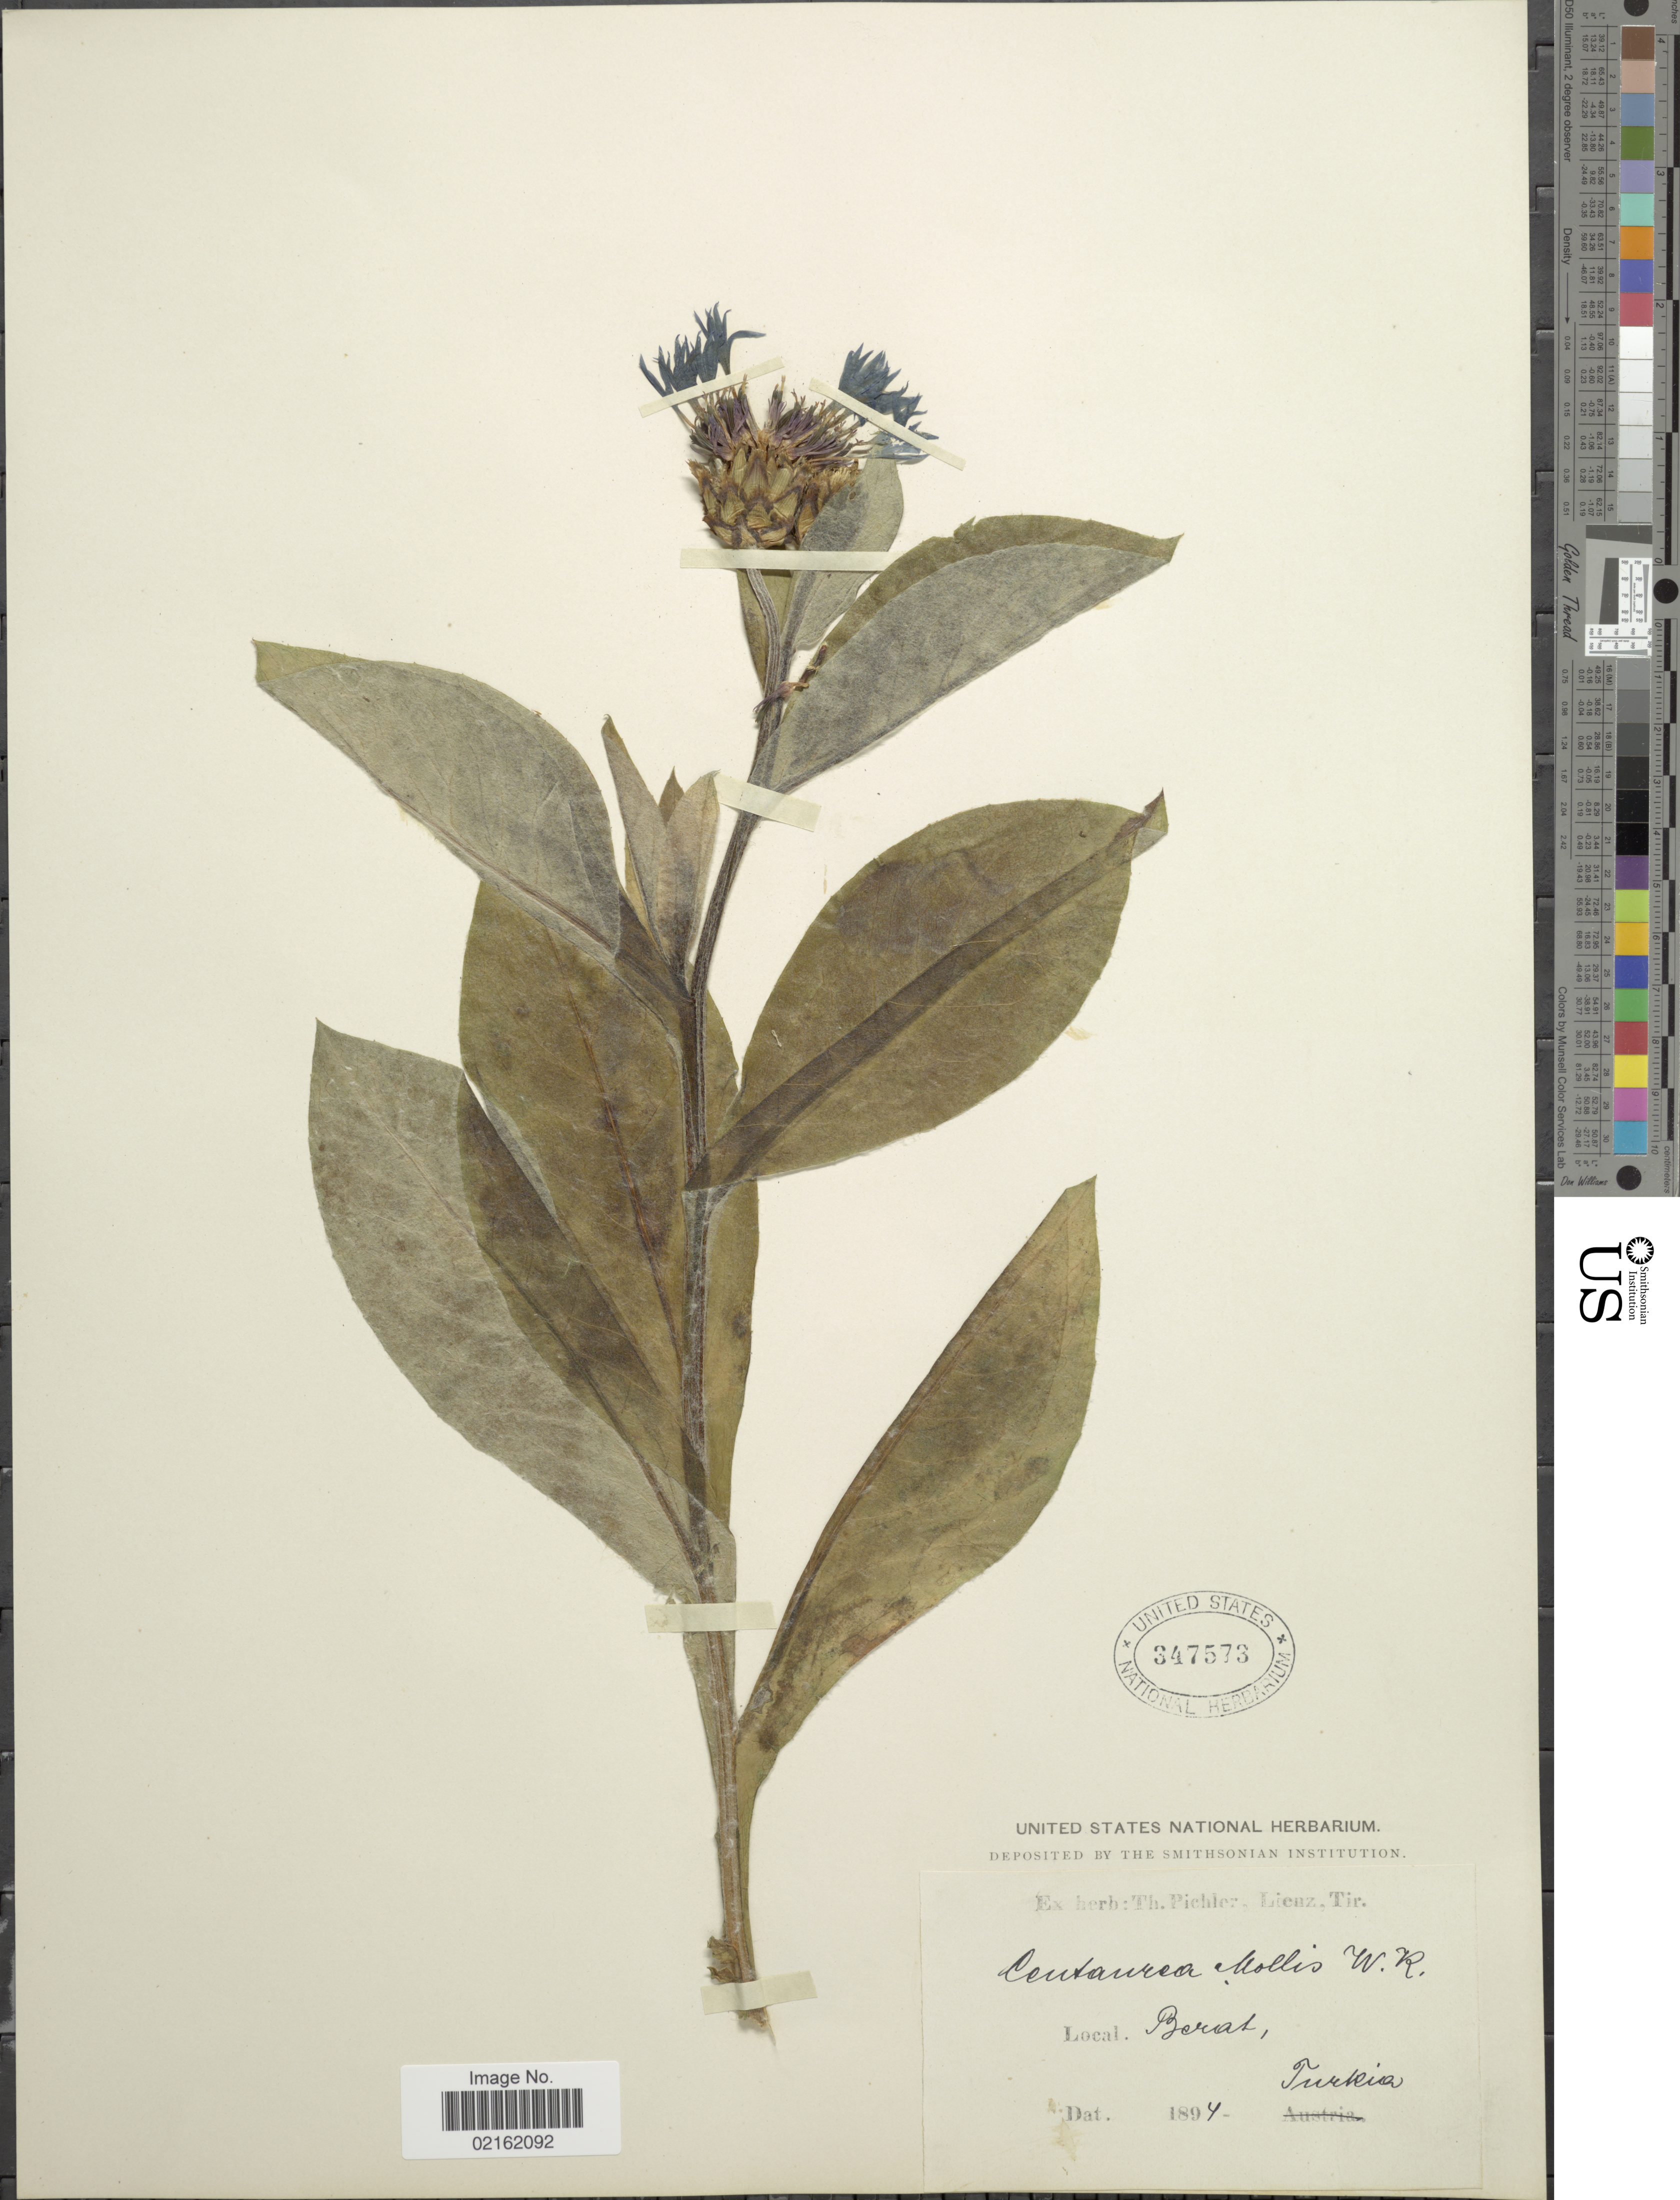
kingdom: Plantae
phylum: Tracheophyta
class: Magnoliopsida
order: Asterales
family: Asteraceae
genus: Centaurea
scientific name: Centaurea mollis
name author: Waldst. & Kit.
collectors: ex herb. T. Pichler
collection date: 1894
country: Turkey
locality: Beriat, Turkia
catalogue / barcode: US 347573